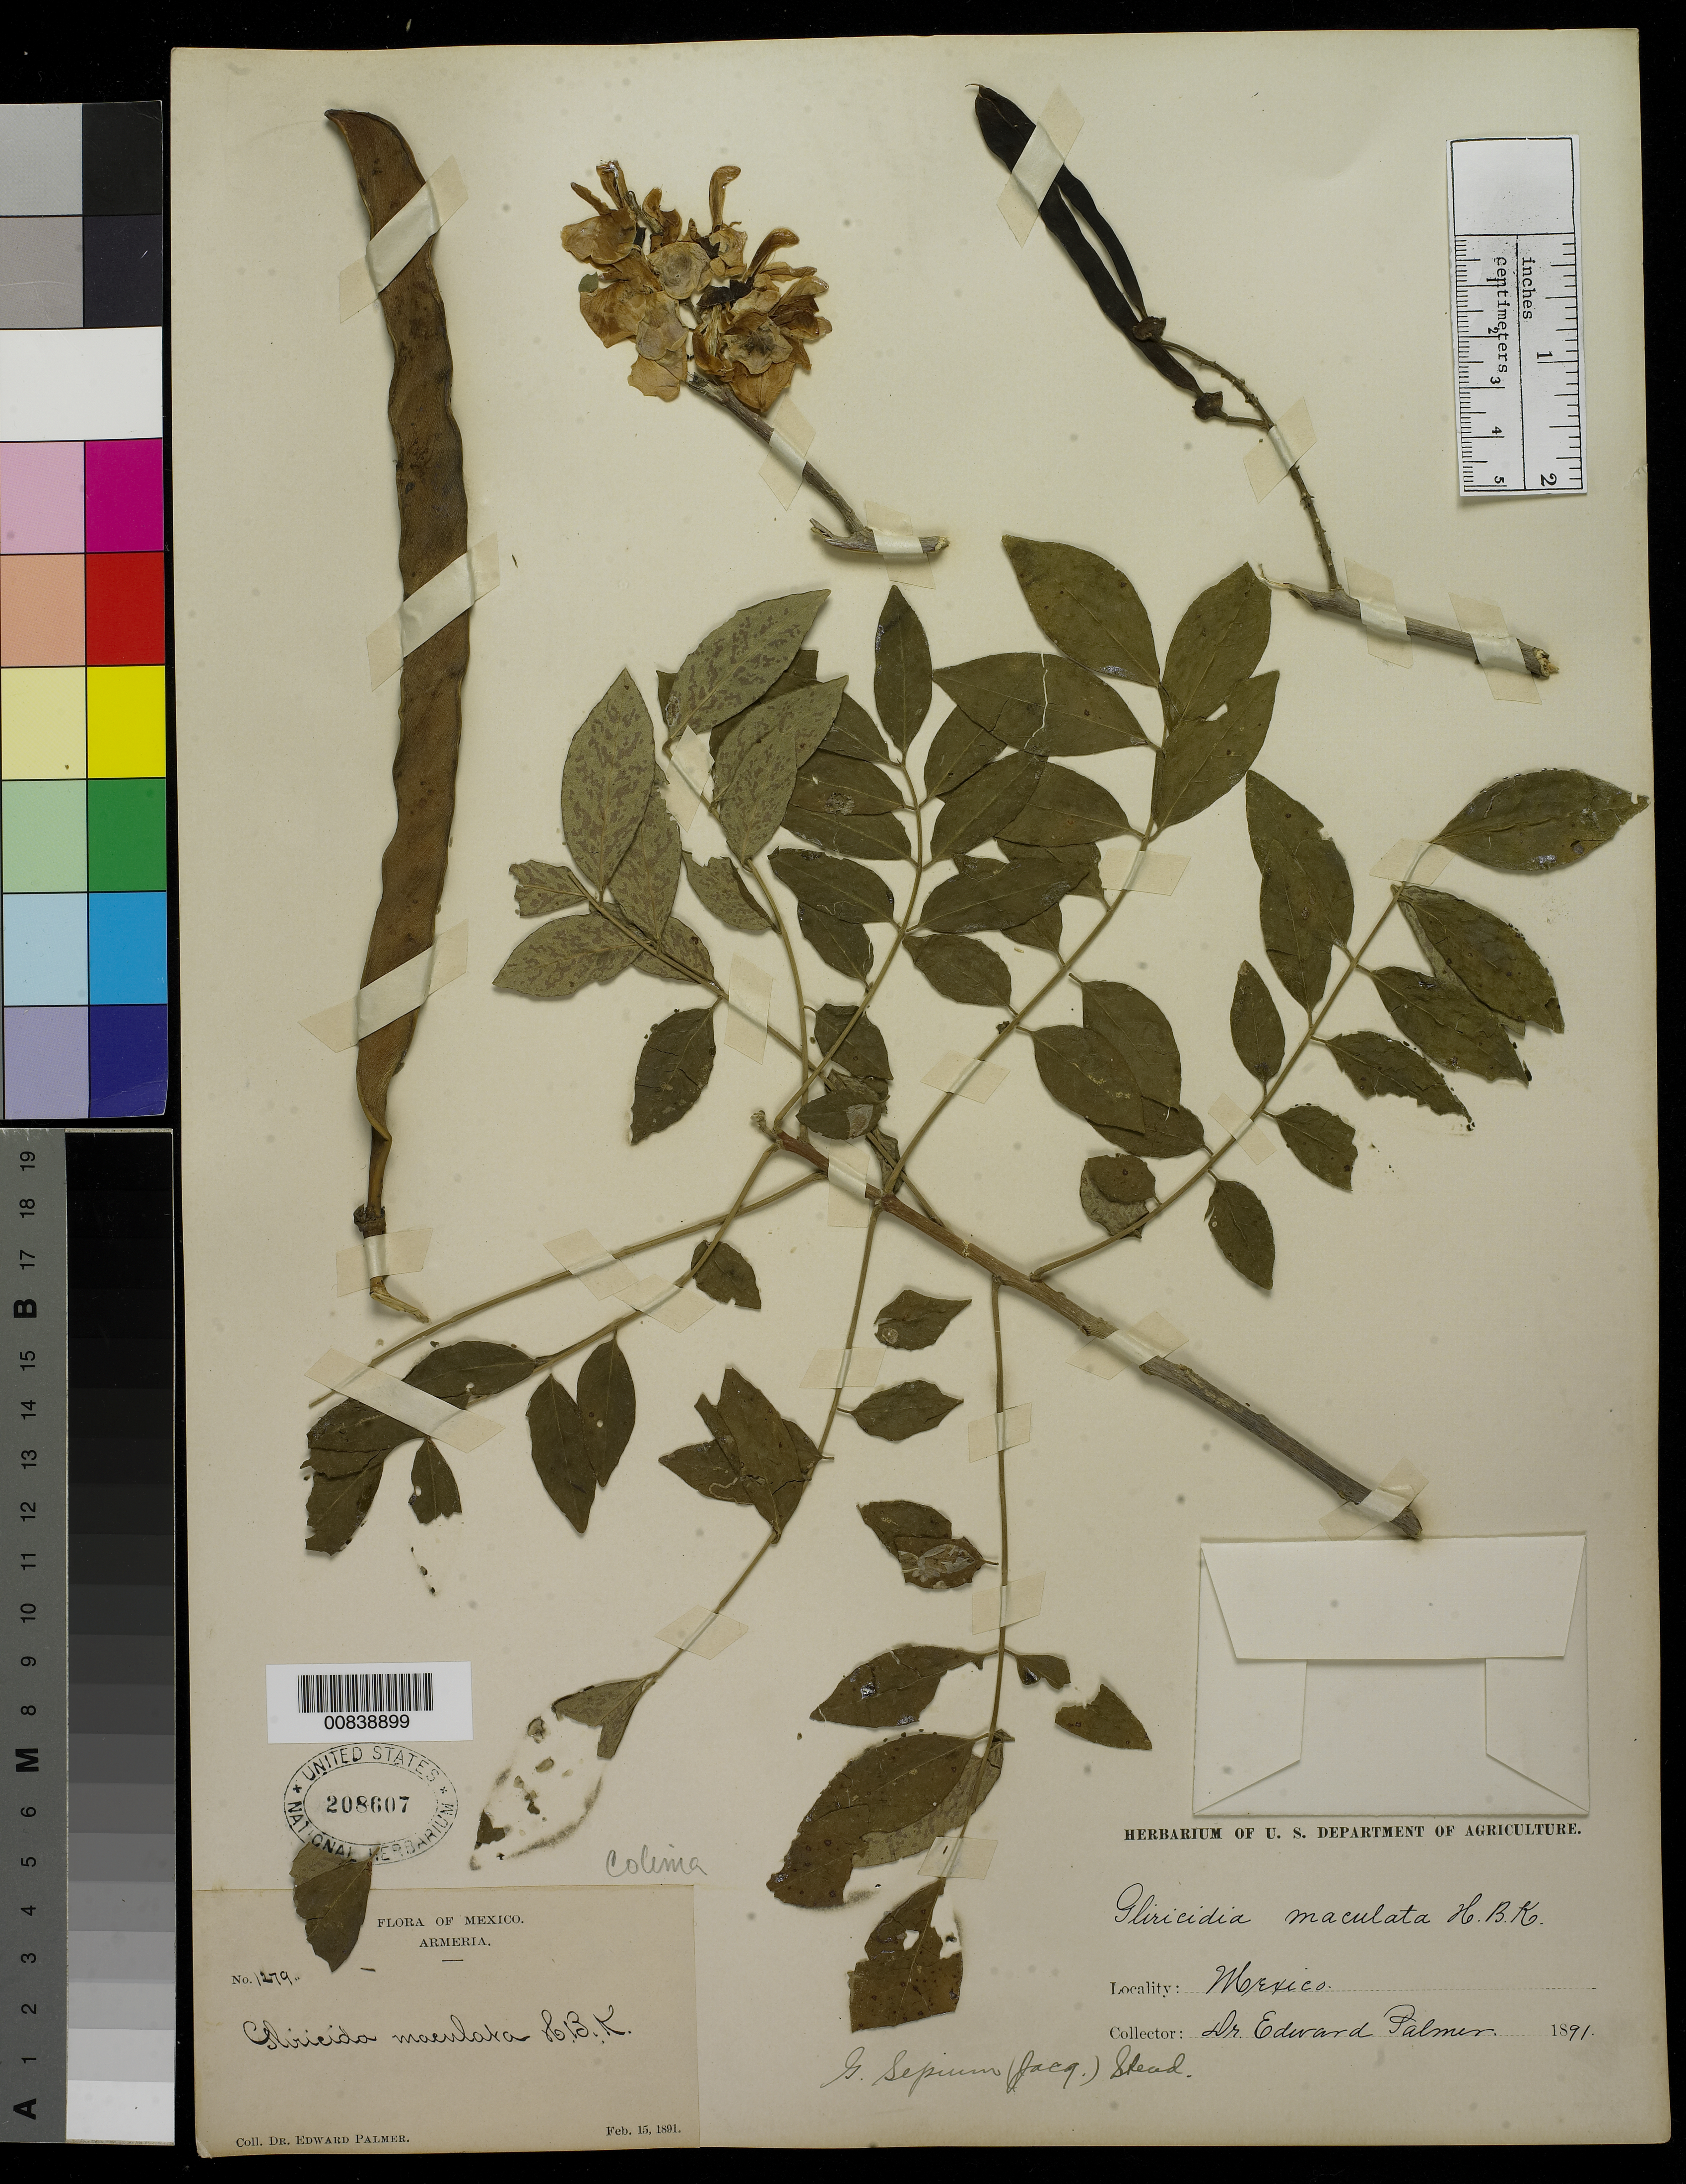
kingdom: Plantae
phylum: Tracheophyta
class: Magnoliopsida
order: Fabales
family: Fabaceae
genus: Gliricidia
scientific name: Gliricidia sepium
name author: (Jacq.) Kunth ex Walp.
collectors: E. Palmer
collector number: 1279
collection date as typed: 15 Feb 1891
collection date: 1891-02-15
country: Mexico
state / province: Colima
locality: Armería, Colima.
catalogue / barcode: US 208607